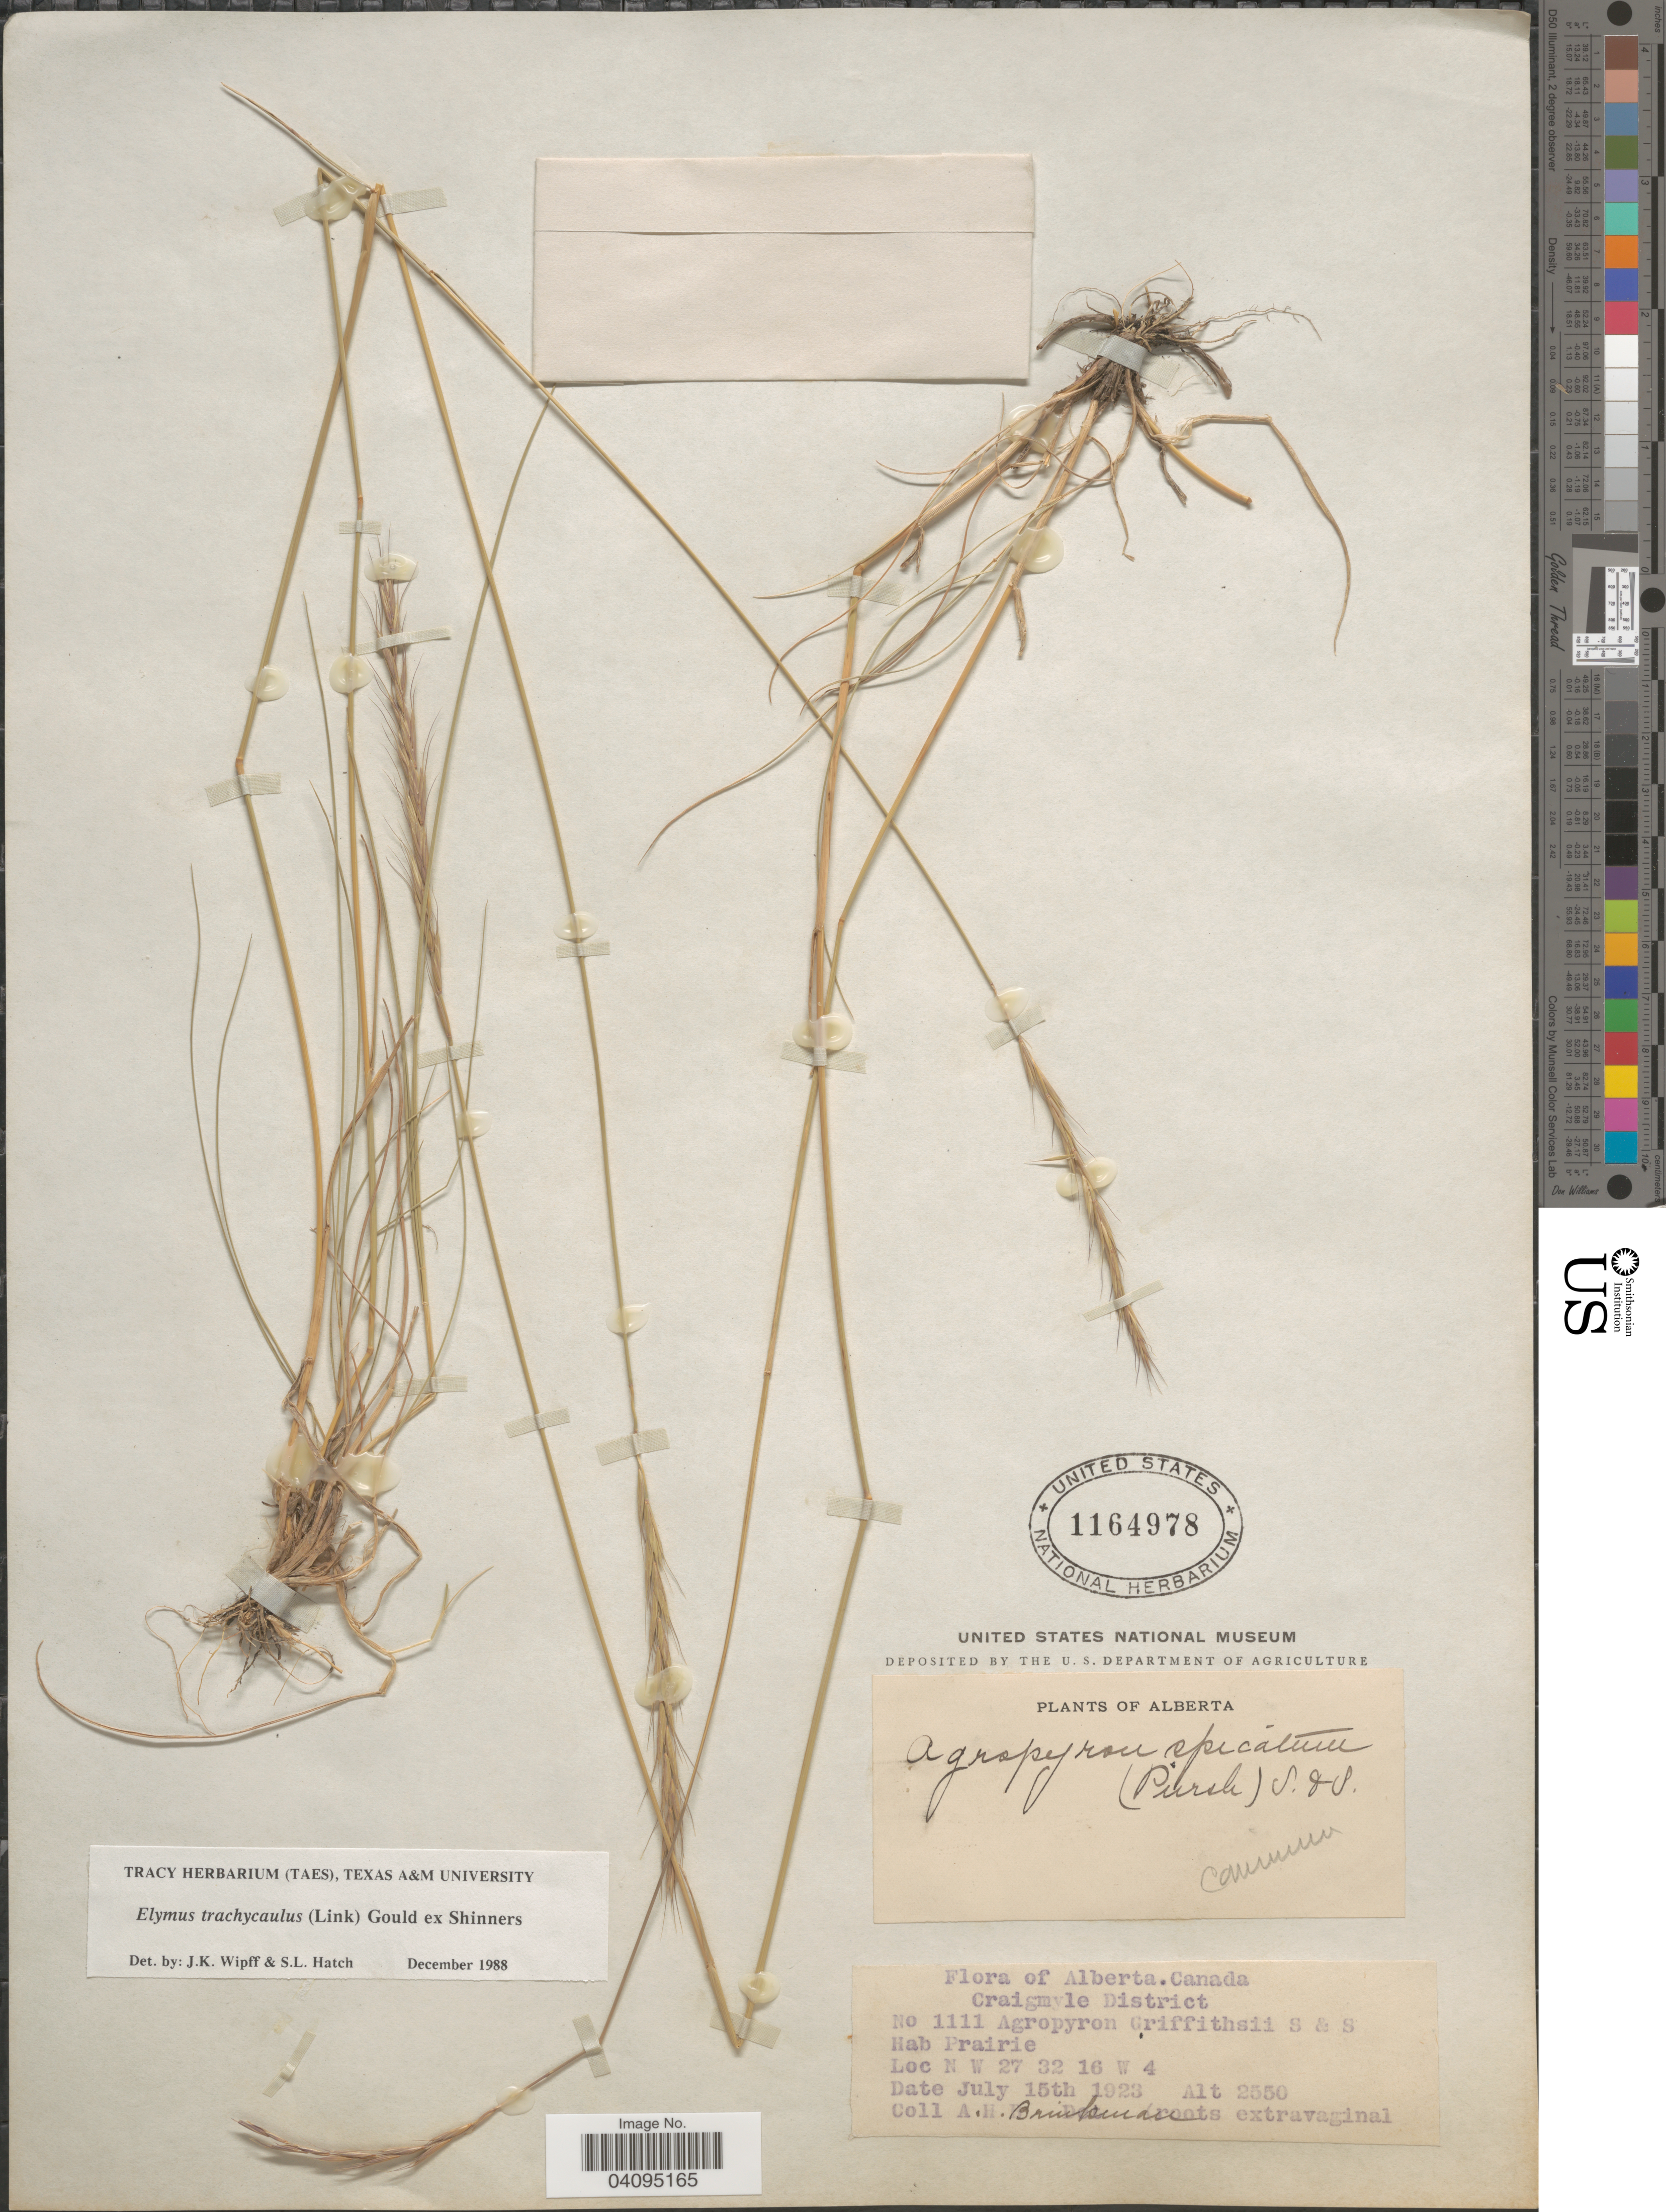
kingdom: Plantae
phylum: Tracheophyta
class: Liliopsida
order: Poales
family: Poaceae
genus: Elymus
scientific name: Elymus trachycaulus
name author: (Link) Gould ex Shinners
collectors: A. Brinkman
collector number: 1111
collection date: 1923-07-15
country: Canada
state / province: Alberta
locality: Craigmyle District. N W 27 32 16 W 4.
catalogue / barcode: US 1164978